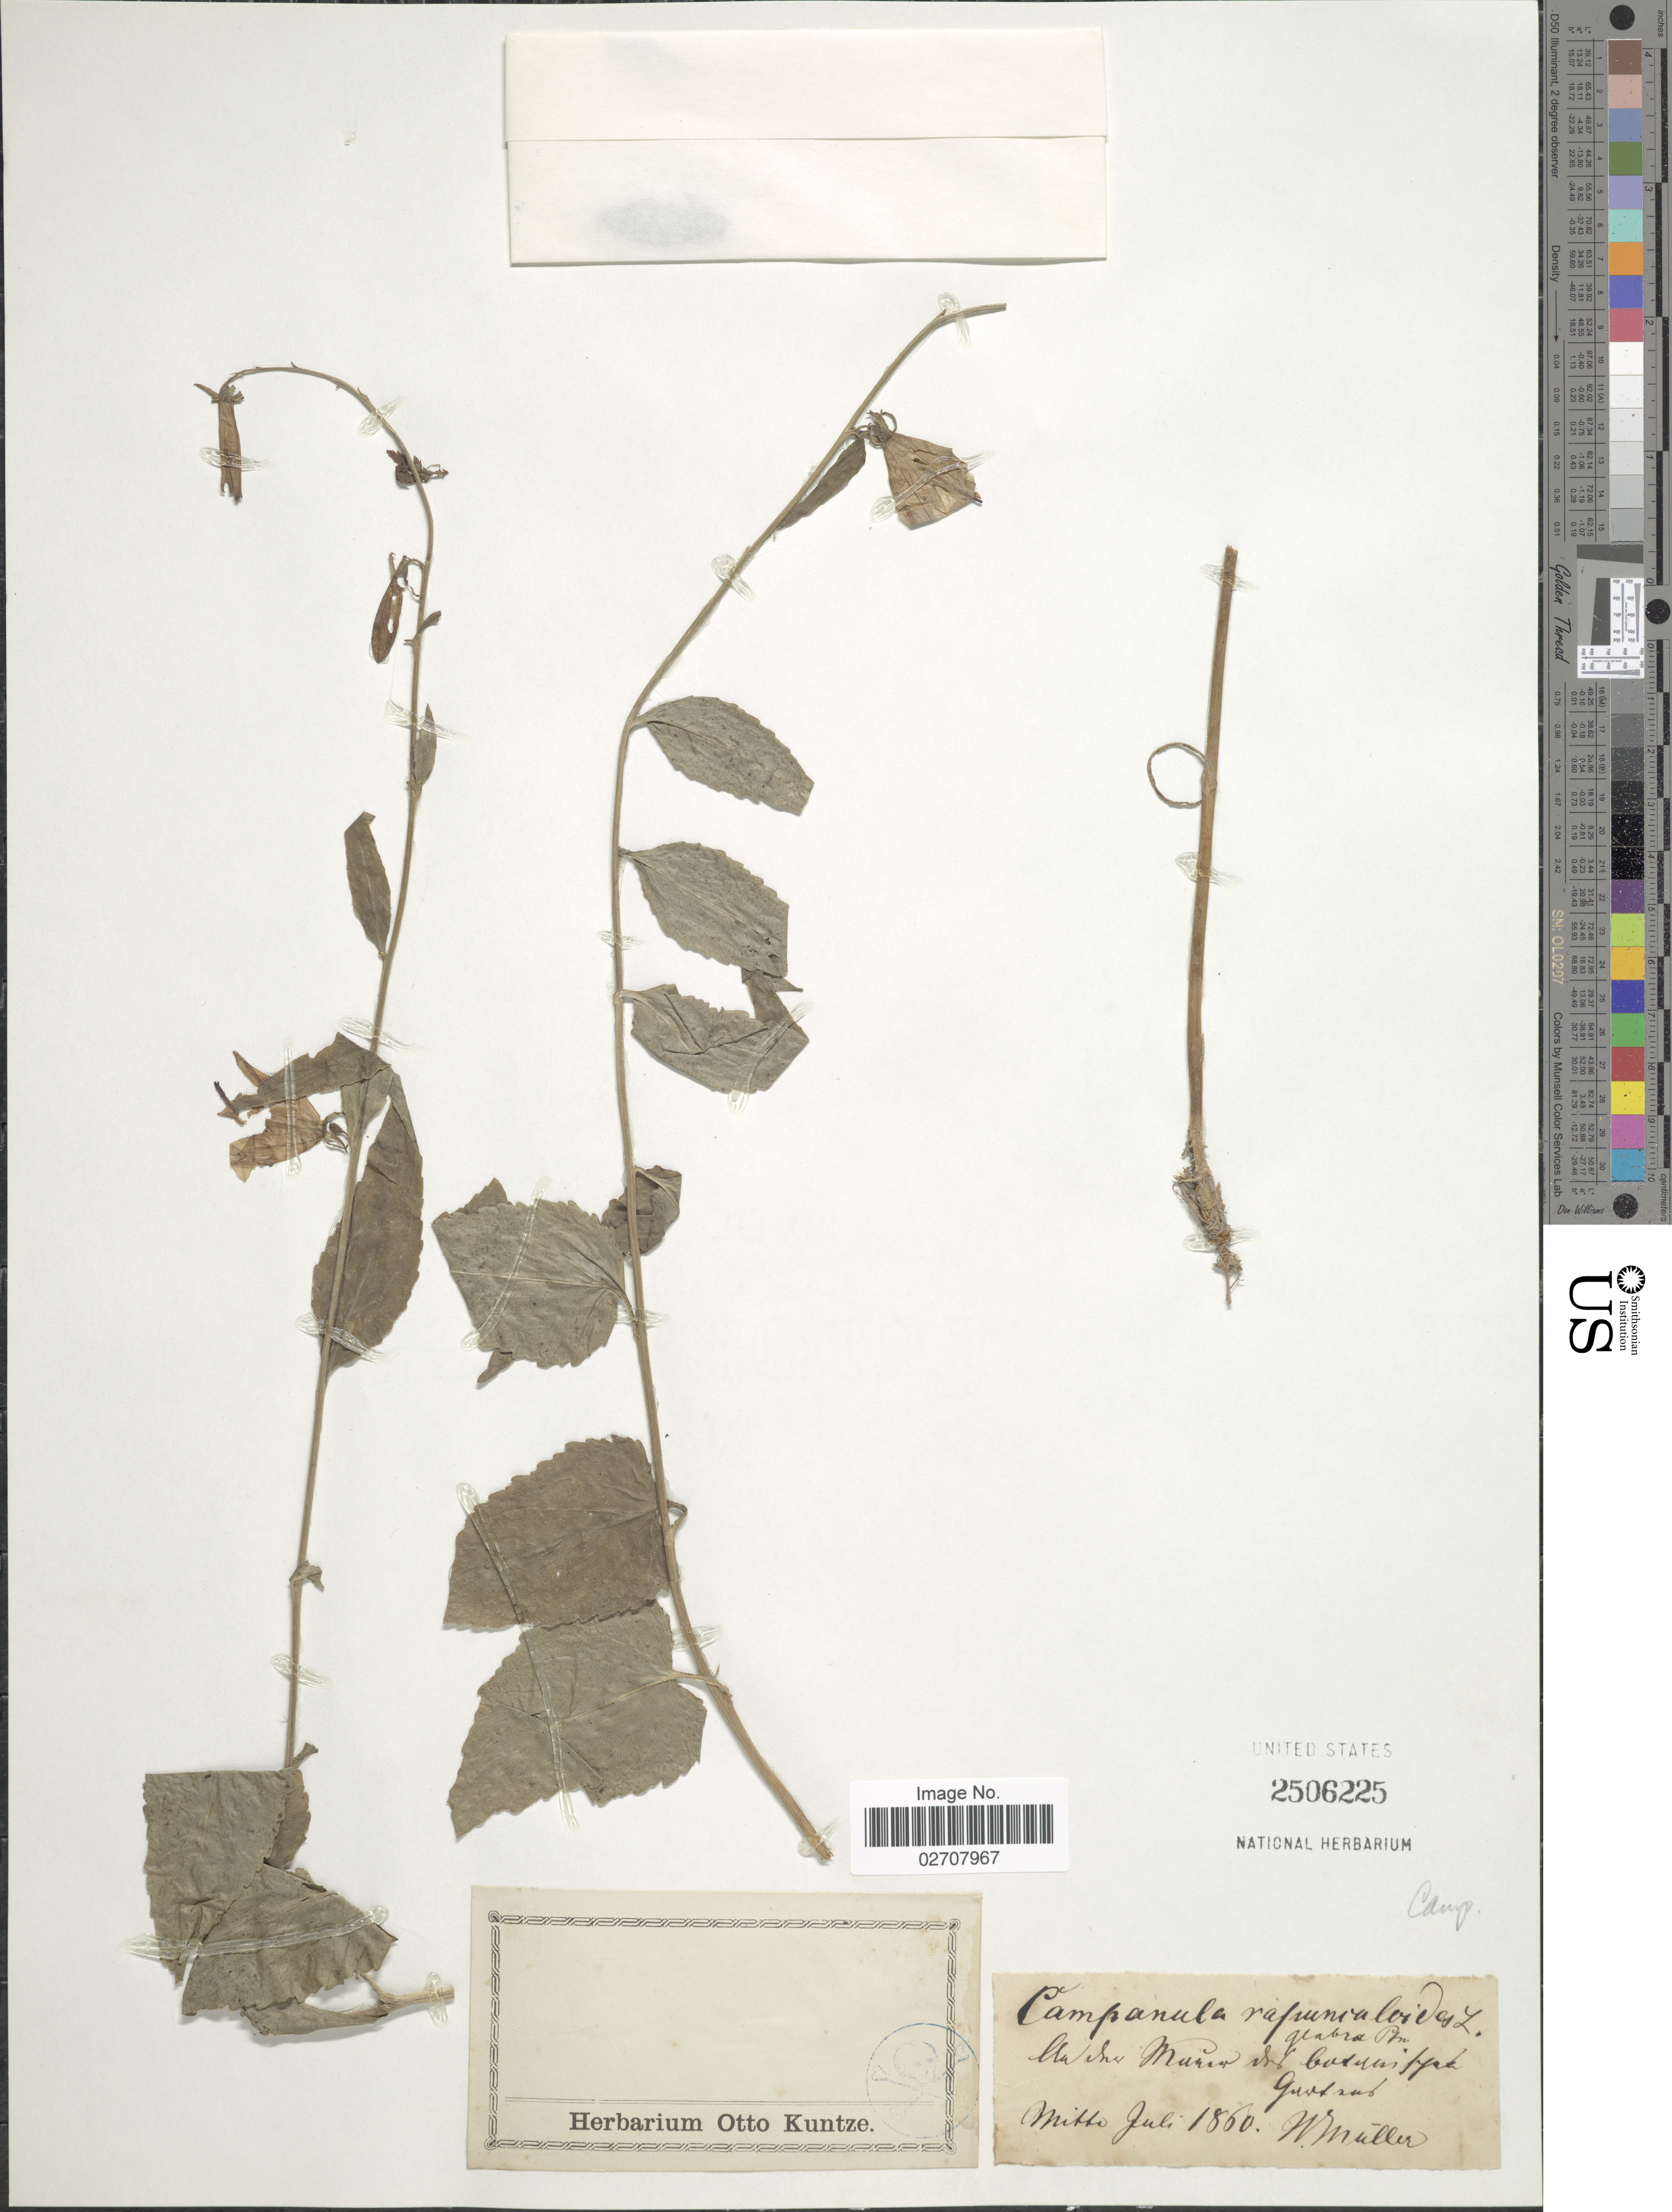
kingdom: Plantae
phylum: Tracheophyta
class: Magnoliopsida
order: Asterales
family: Campanulaceae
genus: Campanula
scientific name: Campanula rapunculoides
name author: L.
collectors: W. Muller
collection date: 1860-07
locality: Mitto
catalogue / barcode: US 2506225